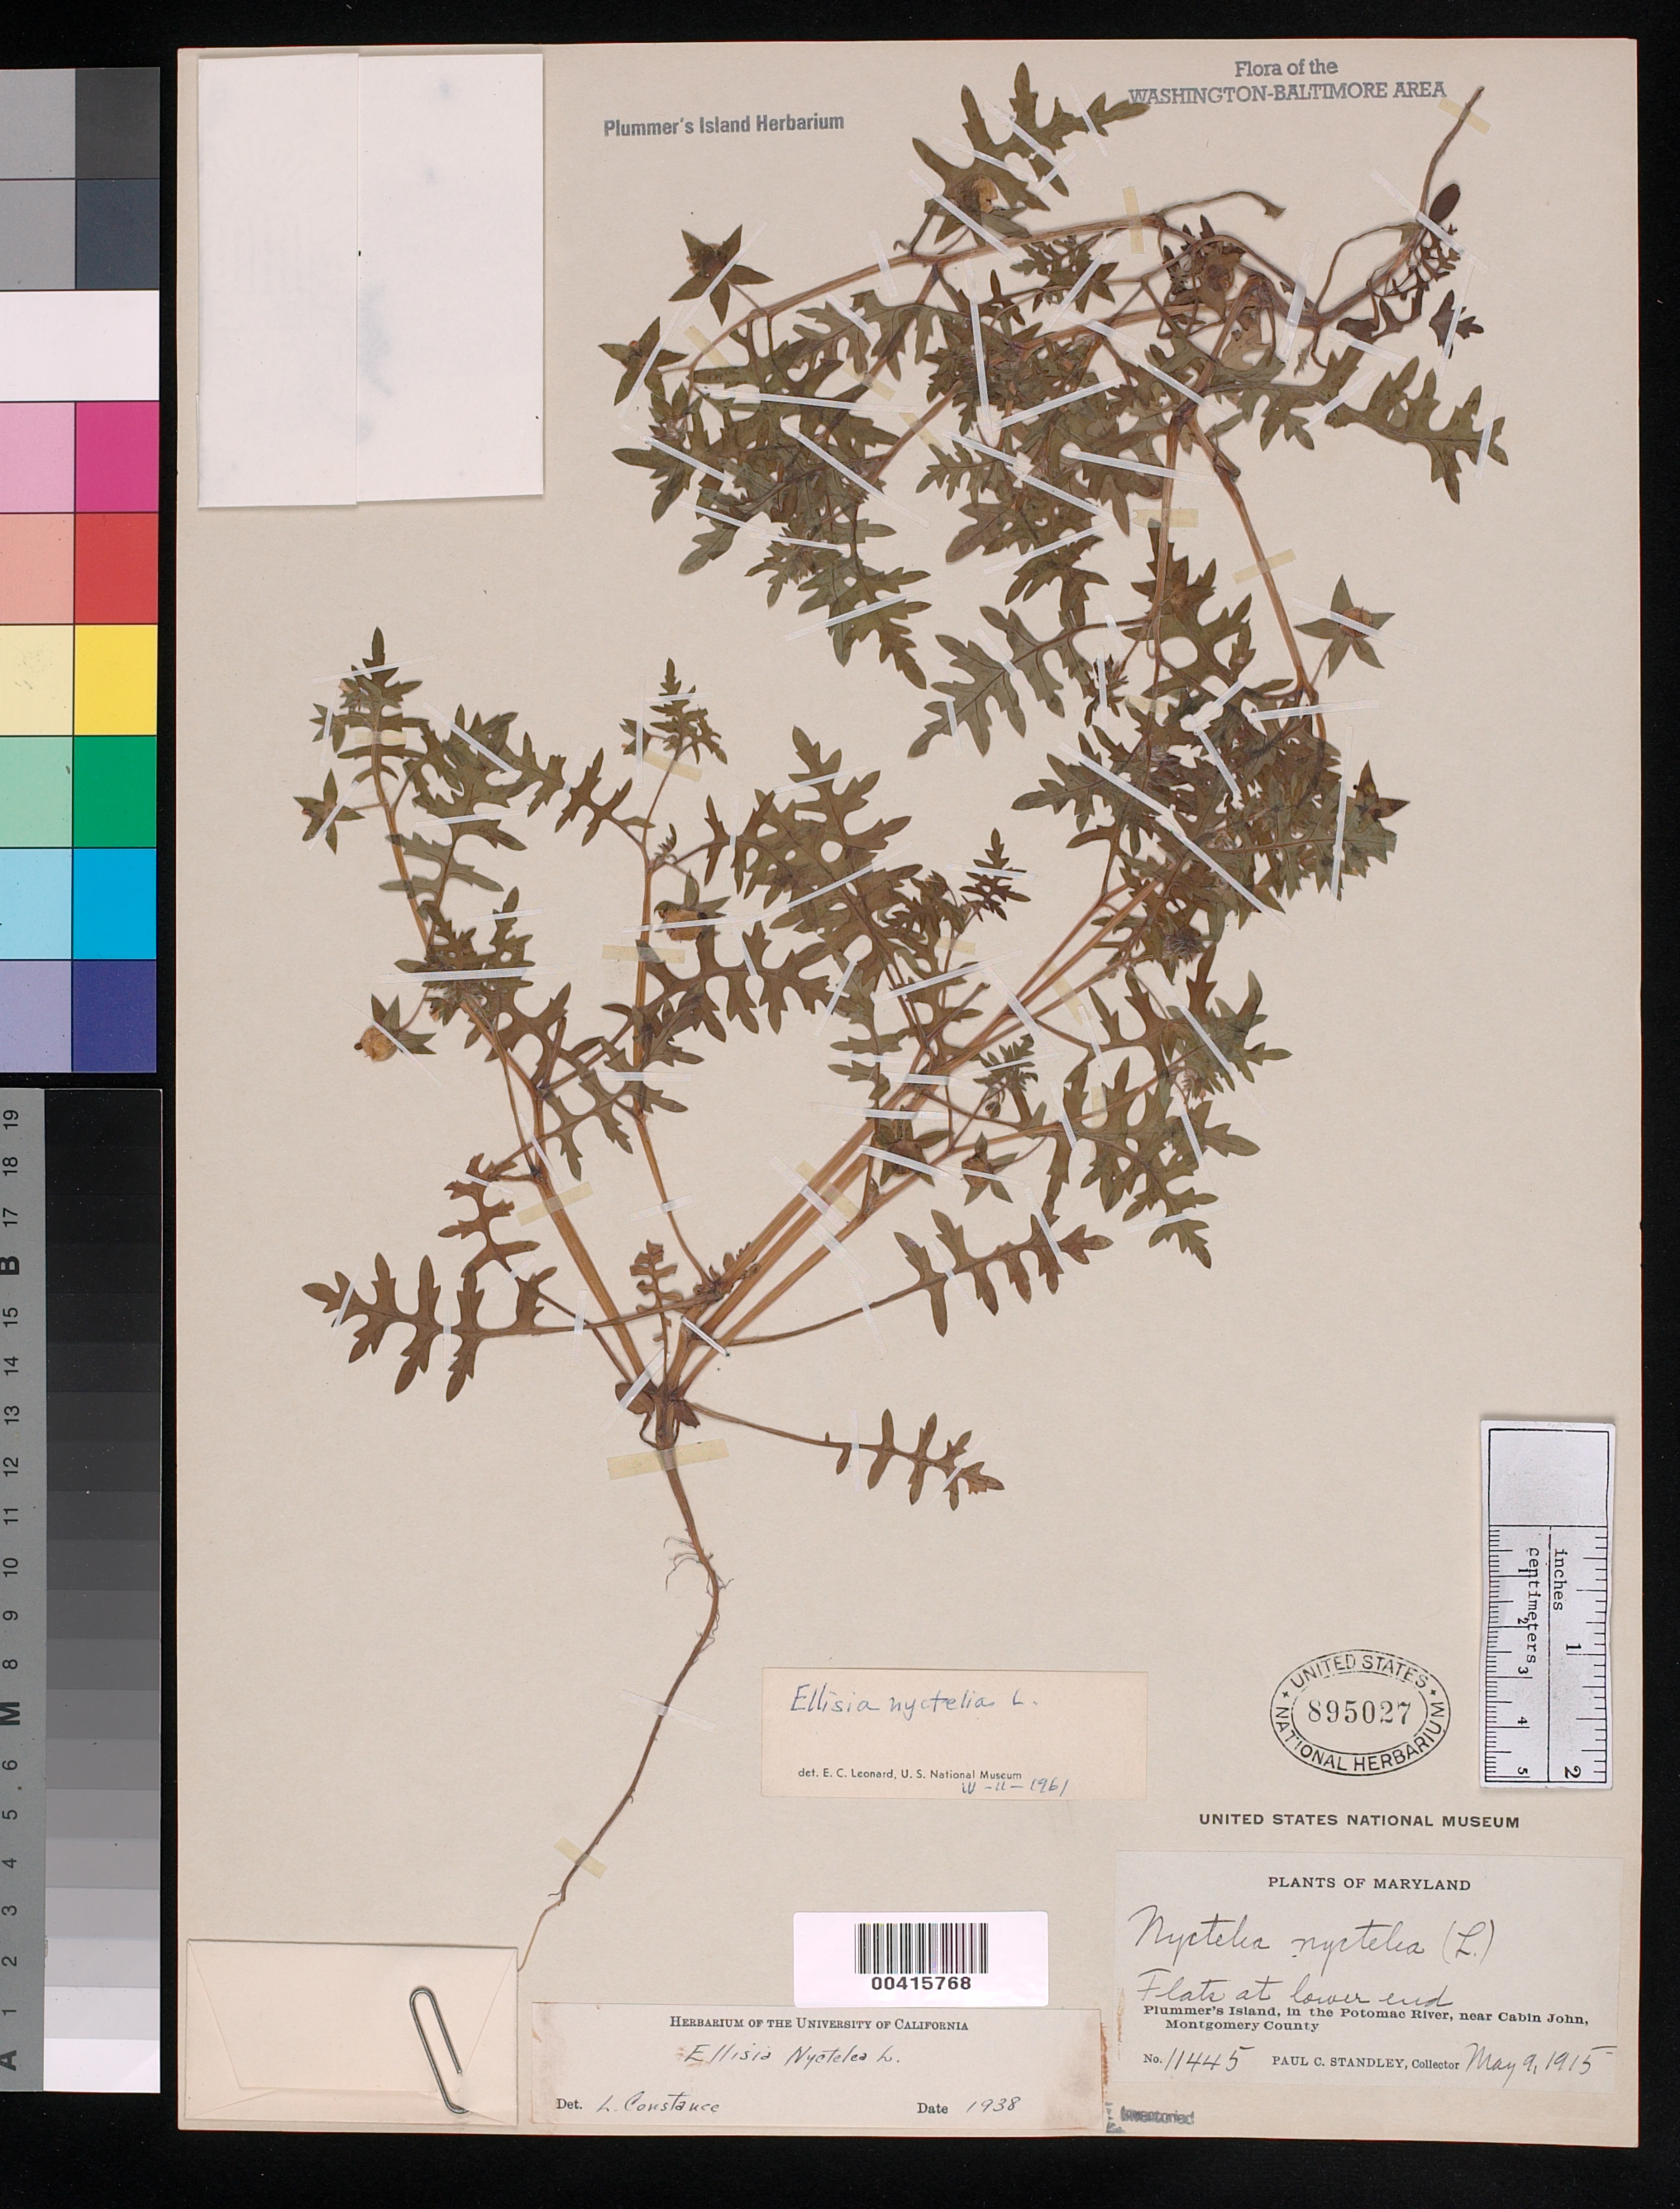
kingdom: Plantae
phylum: Tracheophyta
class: Magnoliopsida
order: Boraginales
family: Hydrophyllaceae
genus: Ellisia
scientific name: Ellisia nyctelea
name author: L.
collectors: P. C. Standley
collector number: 11445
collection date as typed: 09 May 1915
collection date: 1915-05-09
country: United States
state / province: Maryland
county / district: Montgomery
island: Plummers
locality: Plummer's Island; flats at lower end C. & O. Canal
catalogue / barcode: US 895027